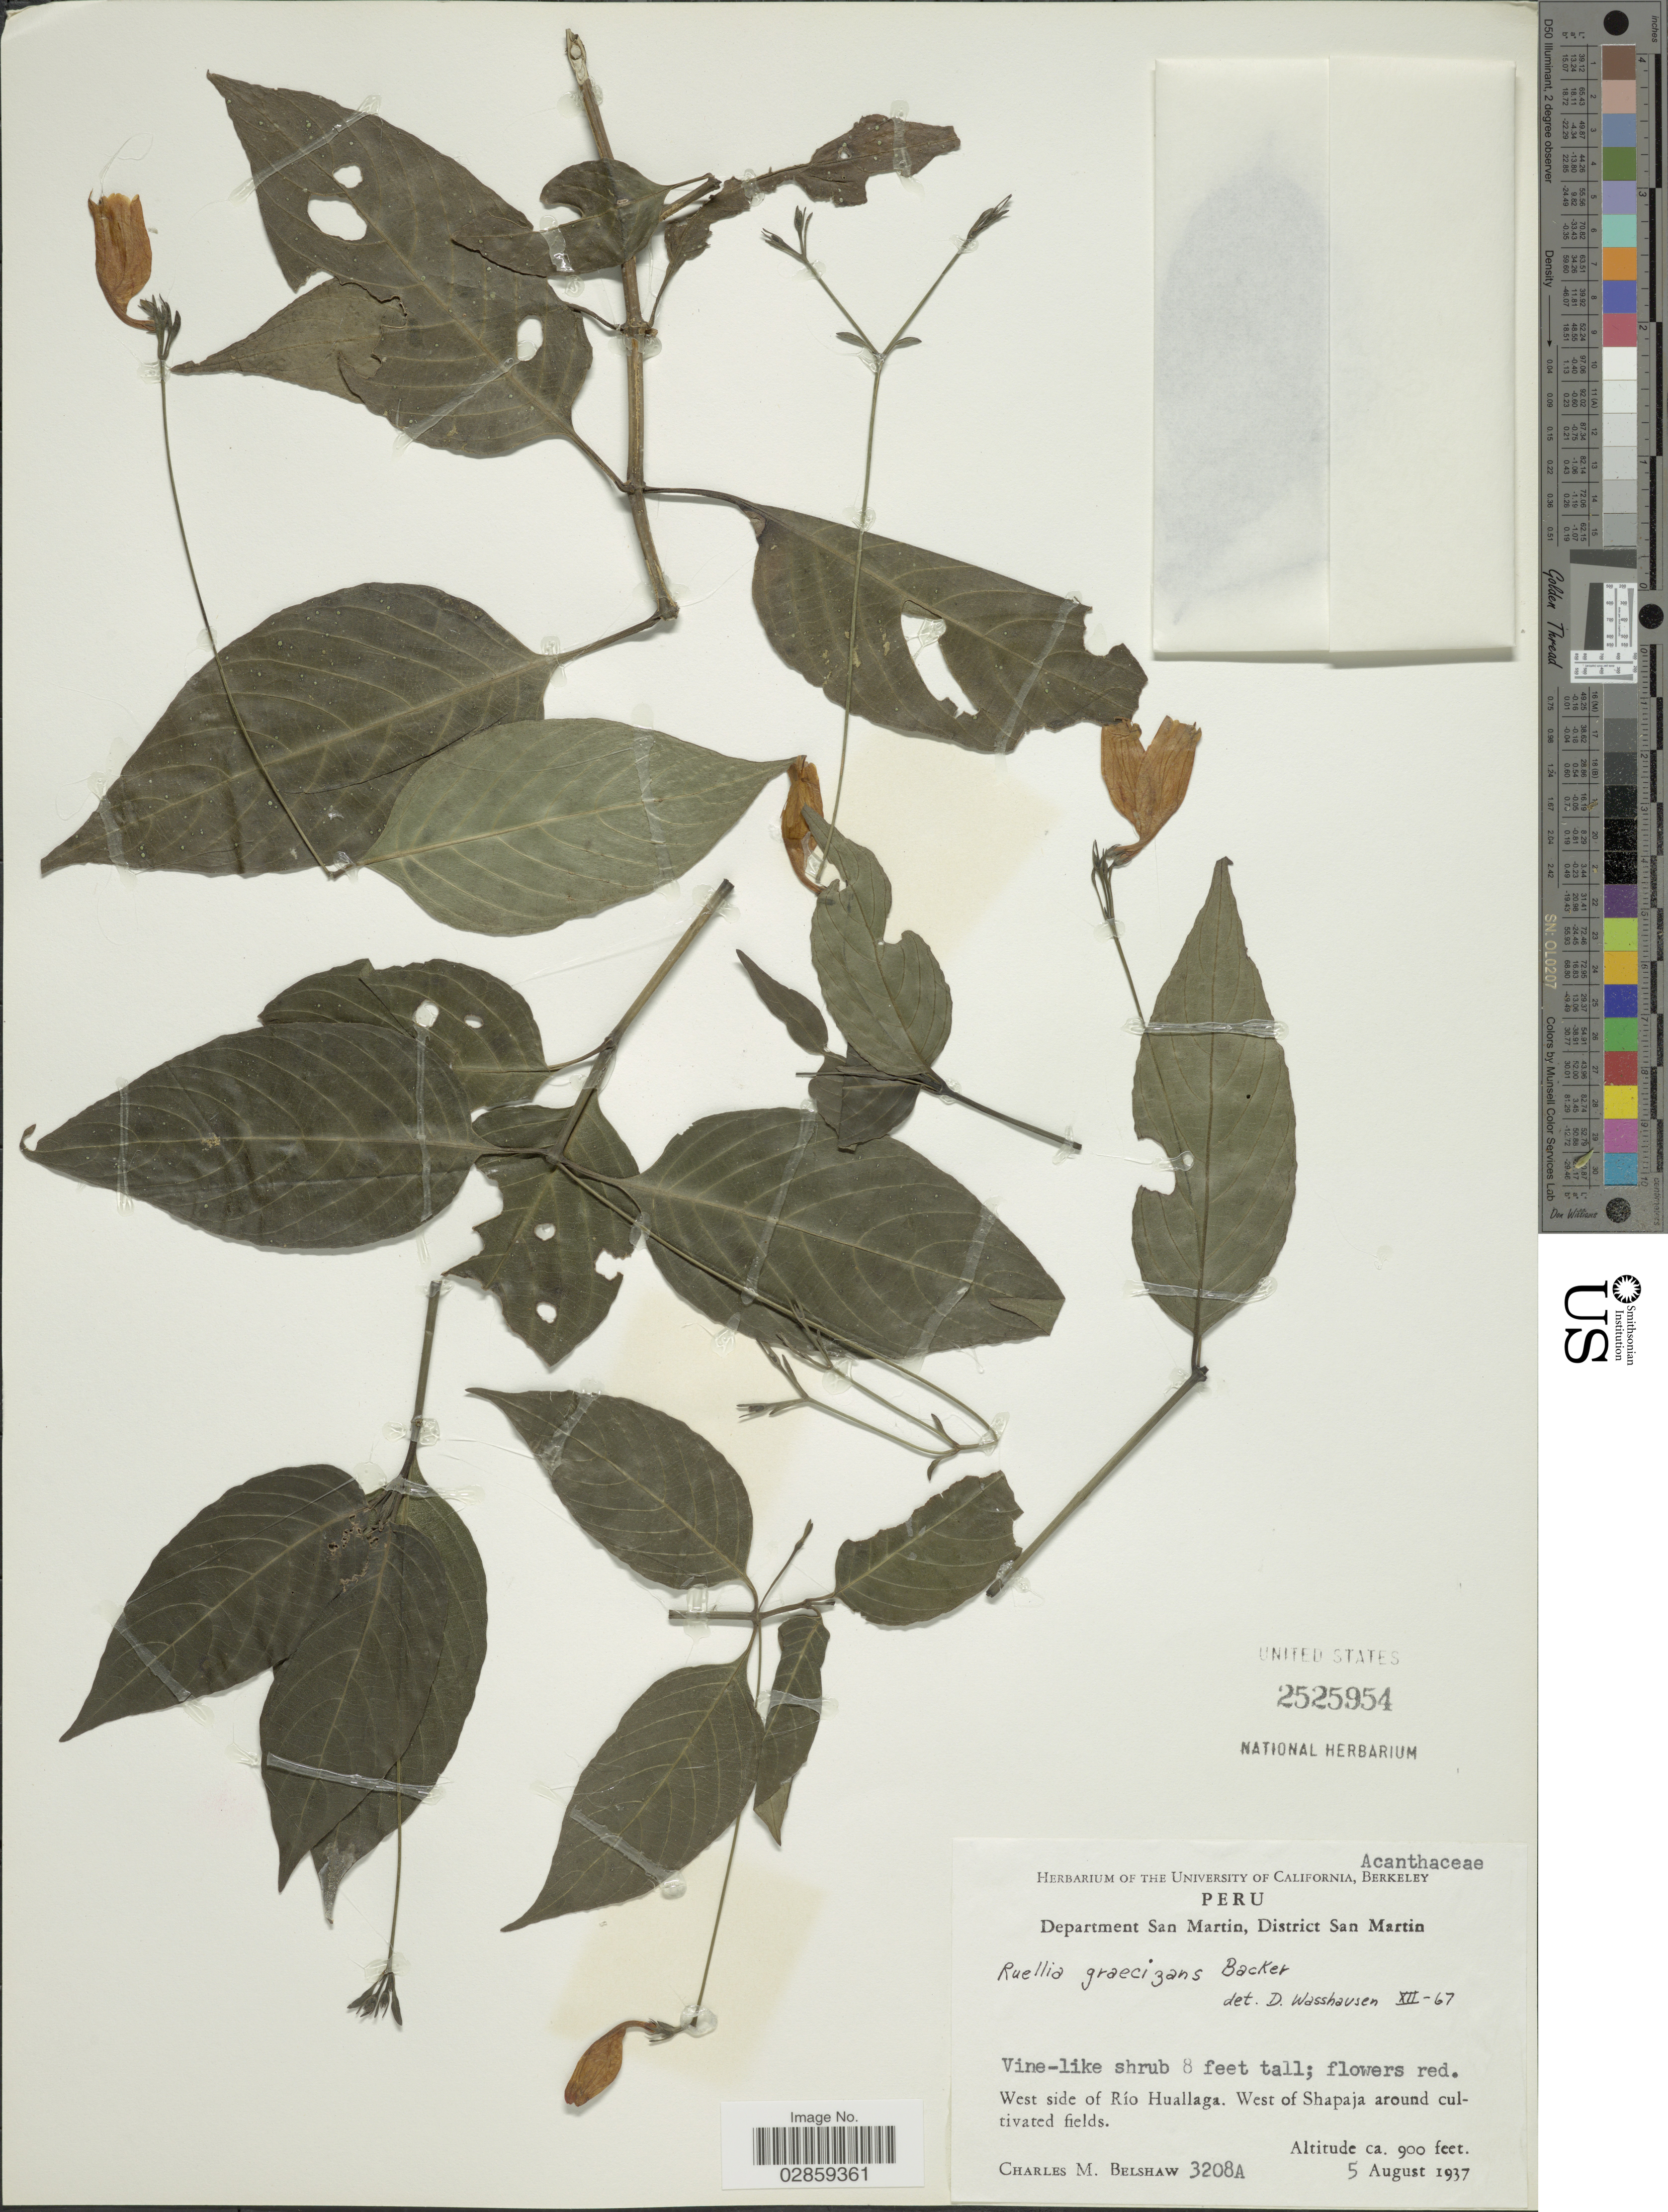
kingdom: Plantae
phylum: Tracheophyta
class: Magnoliopsida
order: Lamiales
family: Acanthaceae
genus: Ruellia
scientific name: Ruellia brevifolia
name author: (Pohl) C. Ezcurra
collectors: C. Shaw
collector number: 3208A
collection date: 1937-08-05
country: Peru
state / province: San Martín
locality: Department San Martin, District San Martin. West side of Río Huallaga. West of Shapaja around cultivated field.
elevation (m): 274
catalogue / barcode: US 2525954